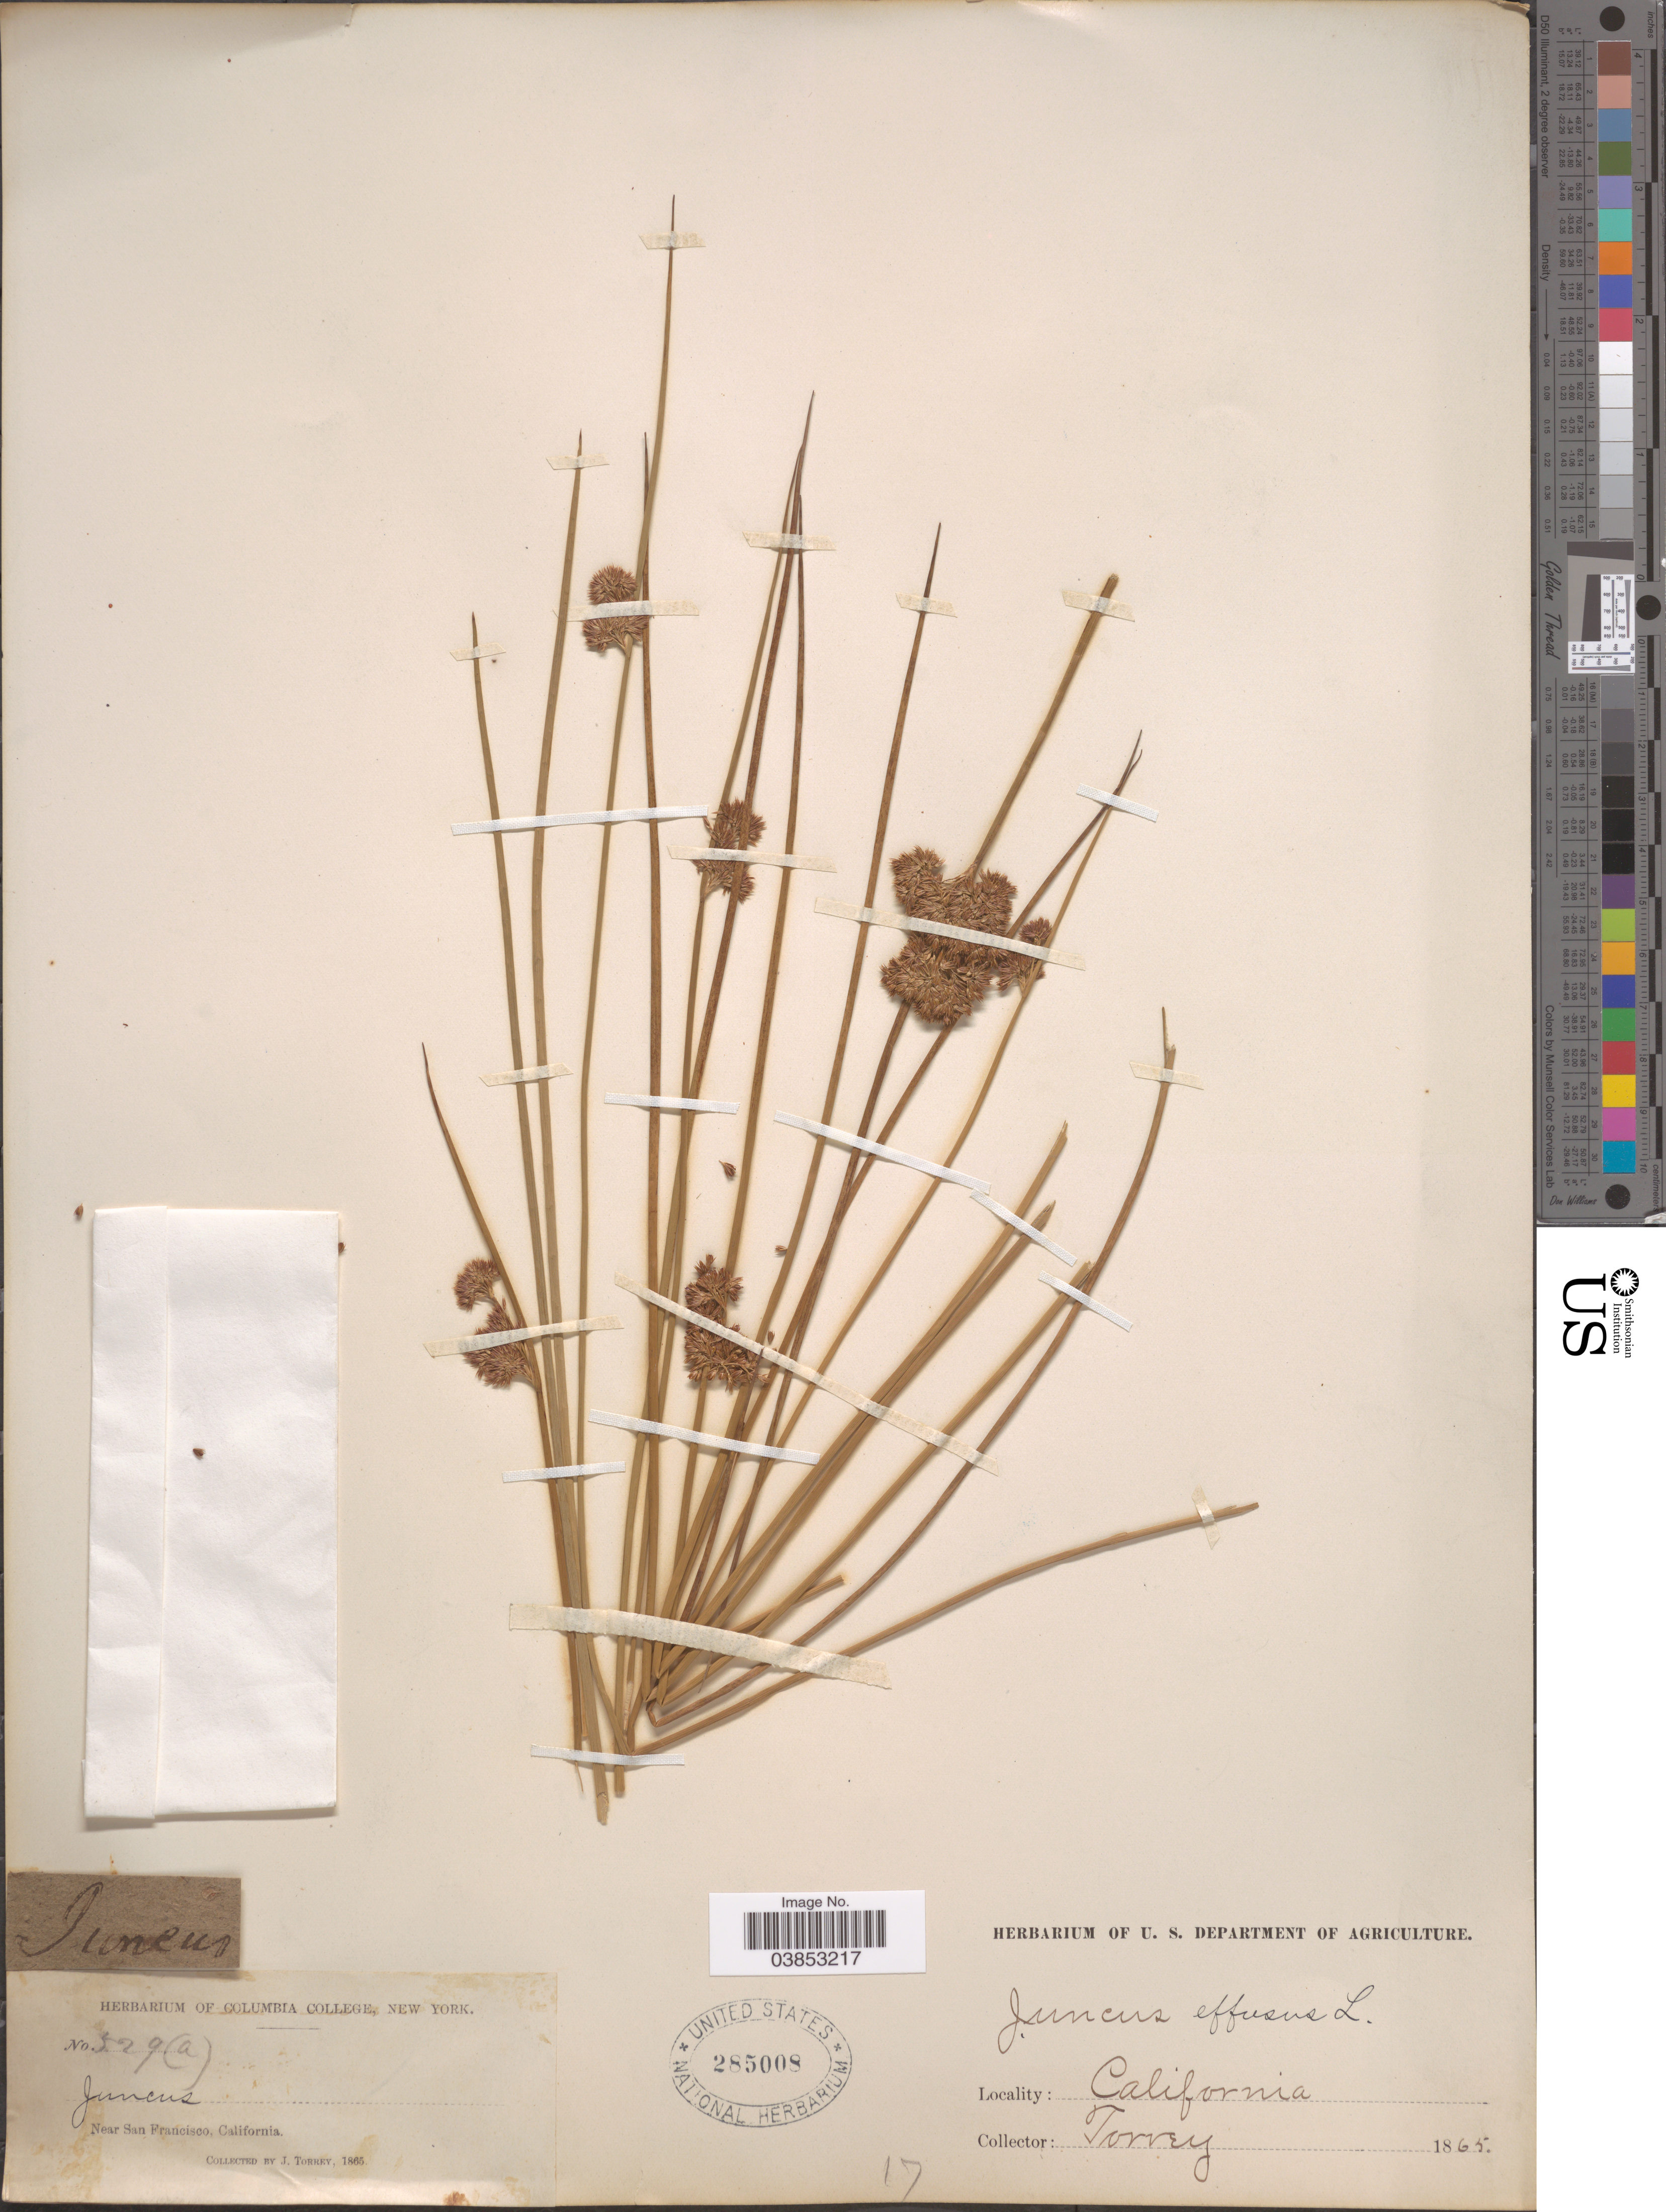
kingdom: Plantae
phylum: Tracheophyta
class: Liliopsida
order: Poales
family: Juncaceae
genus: Juncus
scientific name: Juncus effusus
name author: L.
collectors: J. Torrey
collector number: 529(a)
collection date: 1865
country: United States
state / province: California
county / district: San Francisco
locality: Near San Francisco.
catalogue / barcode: US 285008